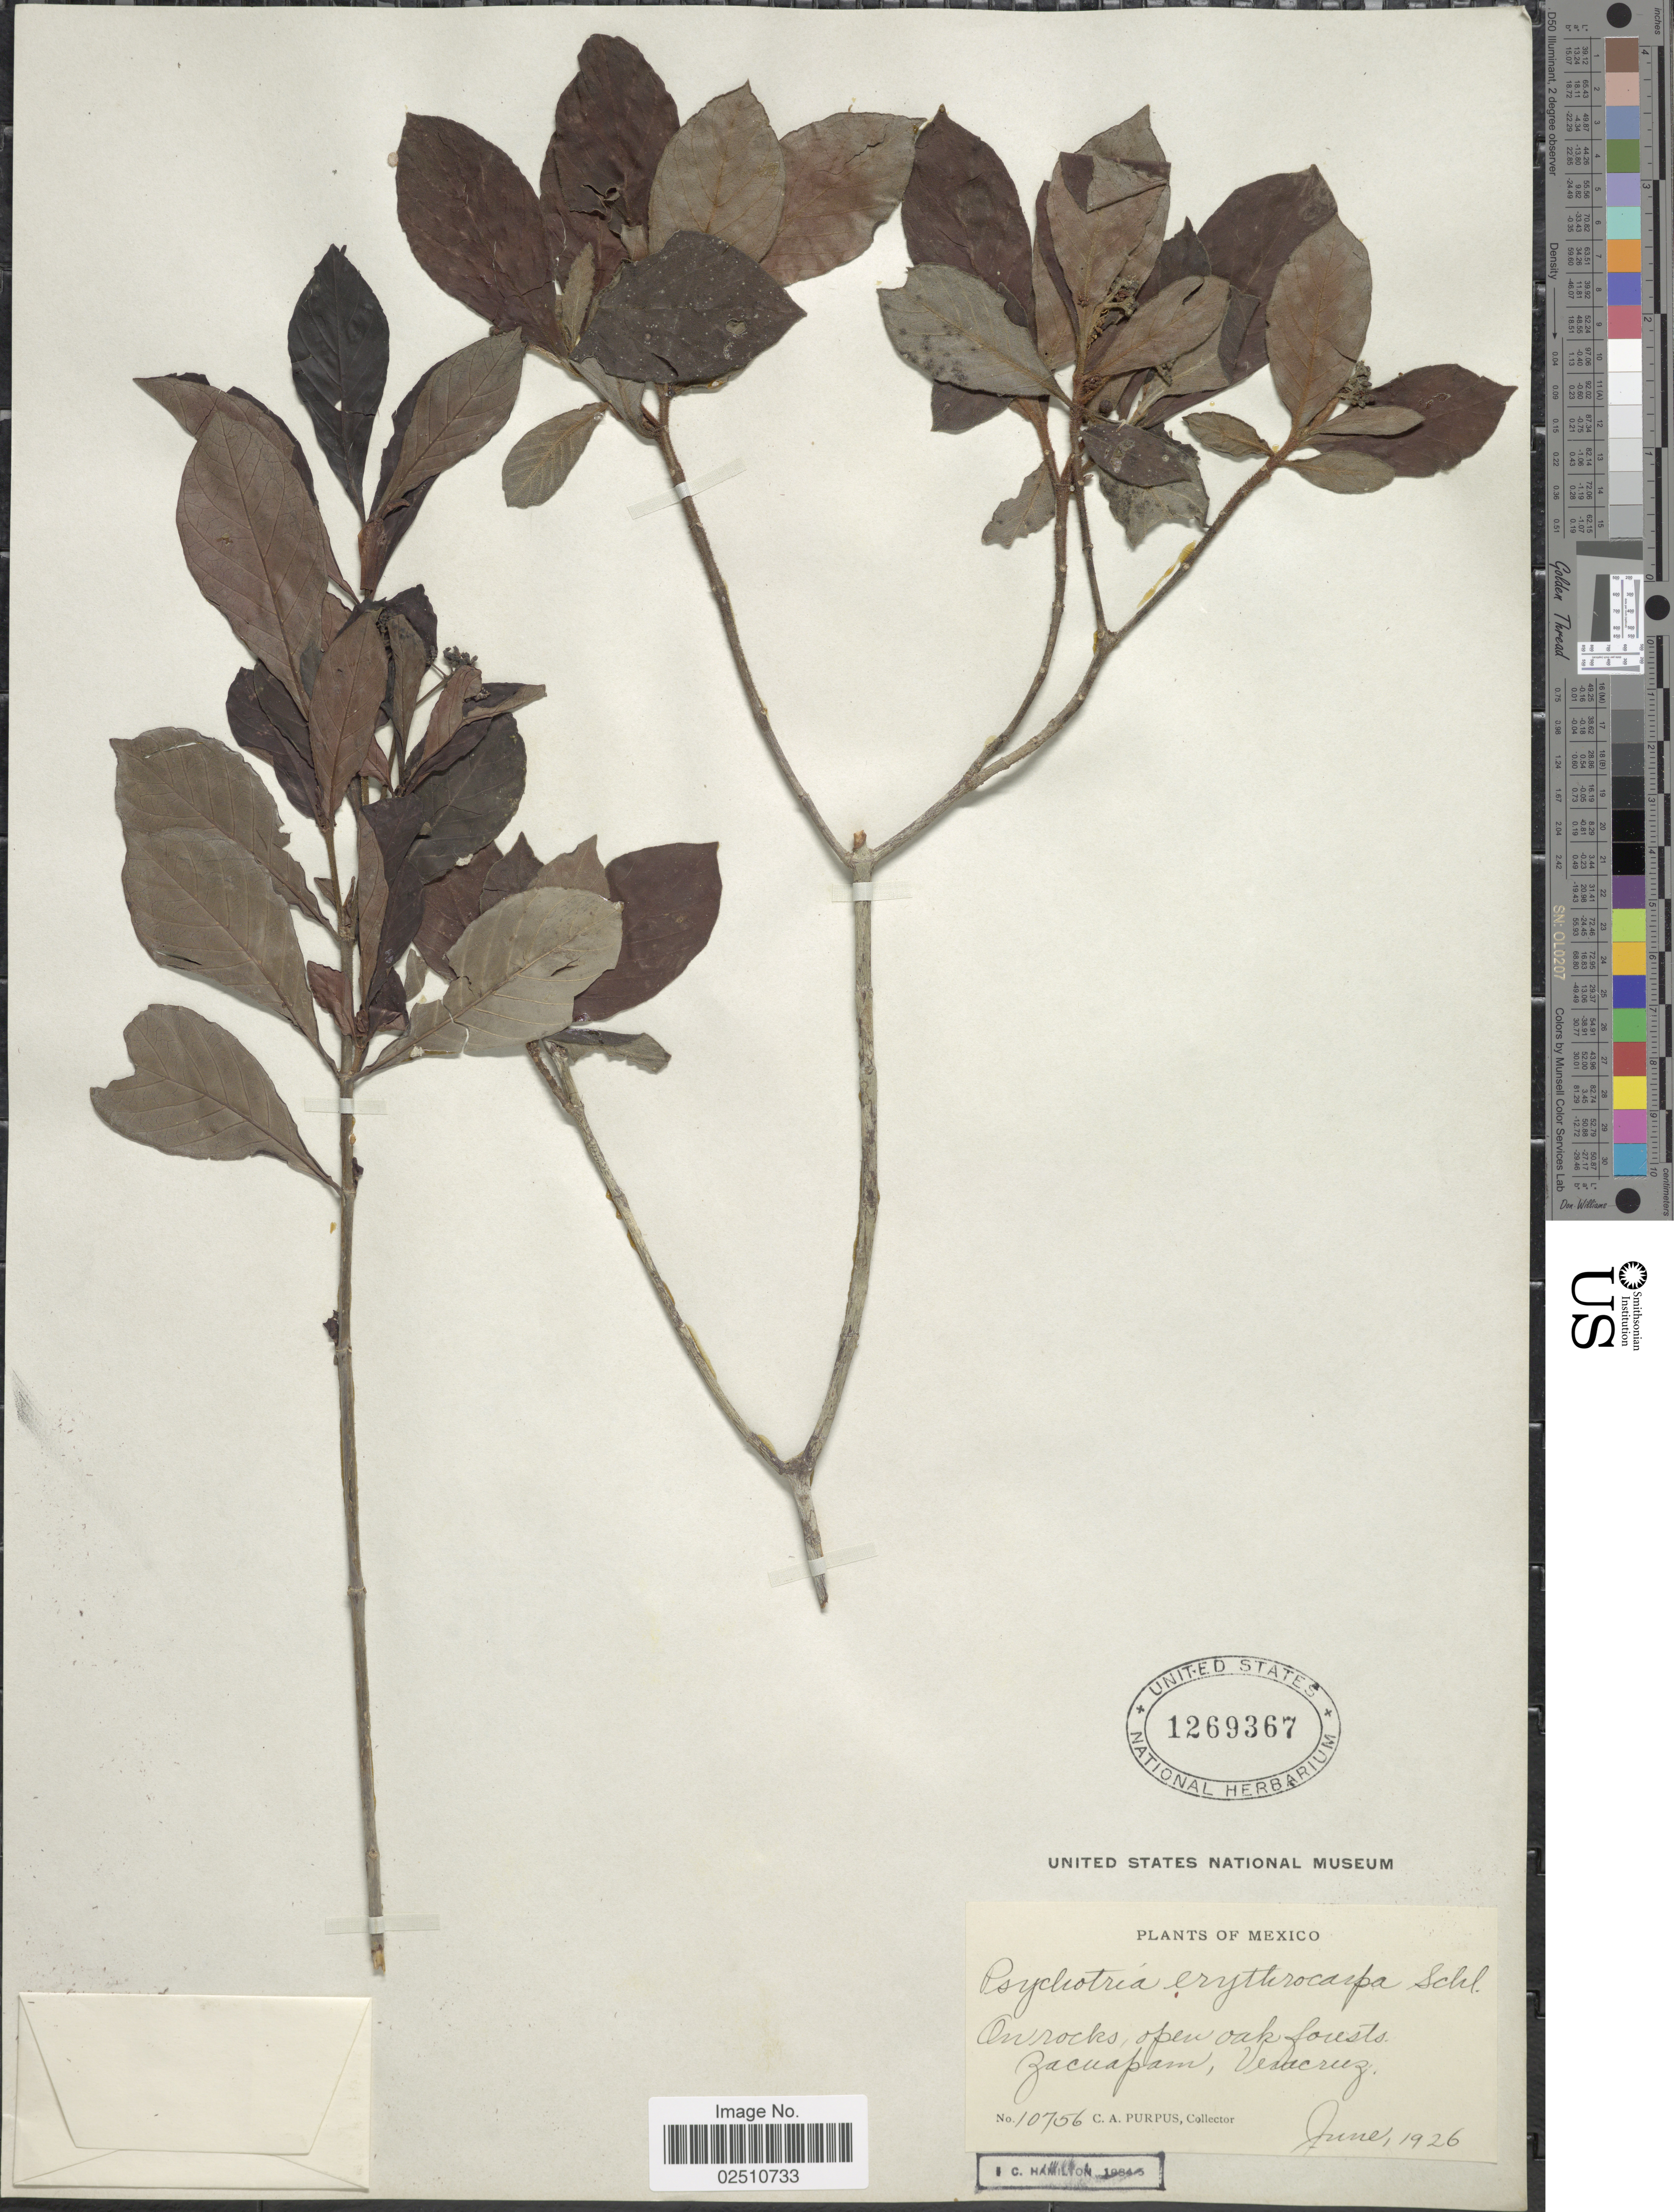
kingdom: Plantae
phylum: Tracheophyta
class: Magnoliopsida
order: Gentianales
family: Rubiaceae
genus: Psychotria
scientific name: Psychotria erythrocarpa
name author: Schltdl.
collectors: C. A. Purpus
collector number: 10756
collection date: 1926-06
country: Mexico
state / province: Veracruz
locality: Zacuapan, Veracruz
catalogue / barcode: US 1269367